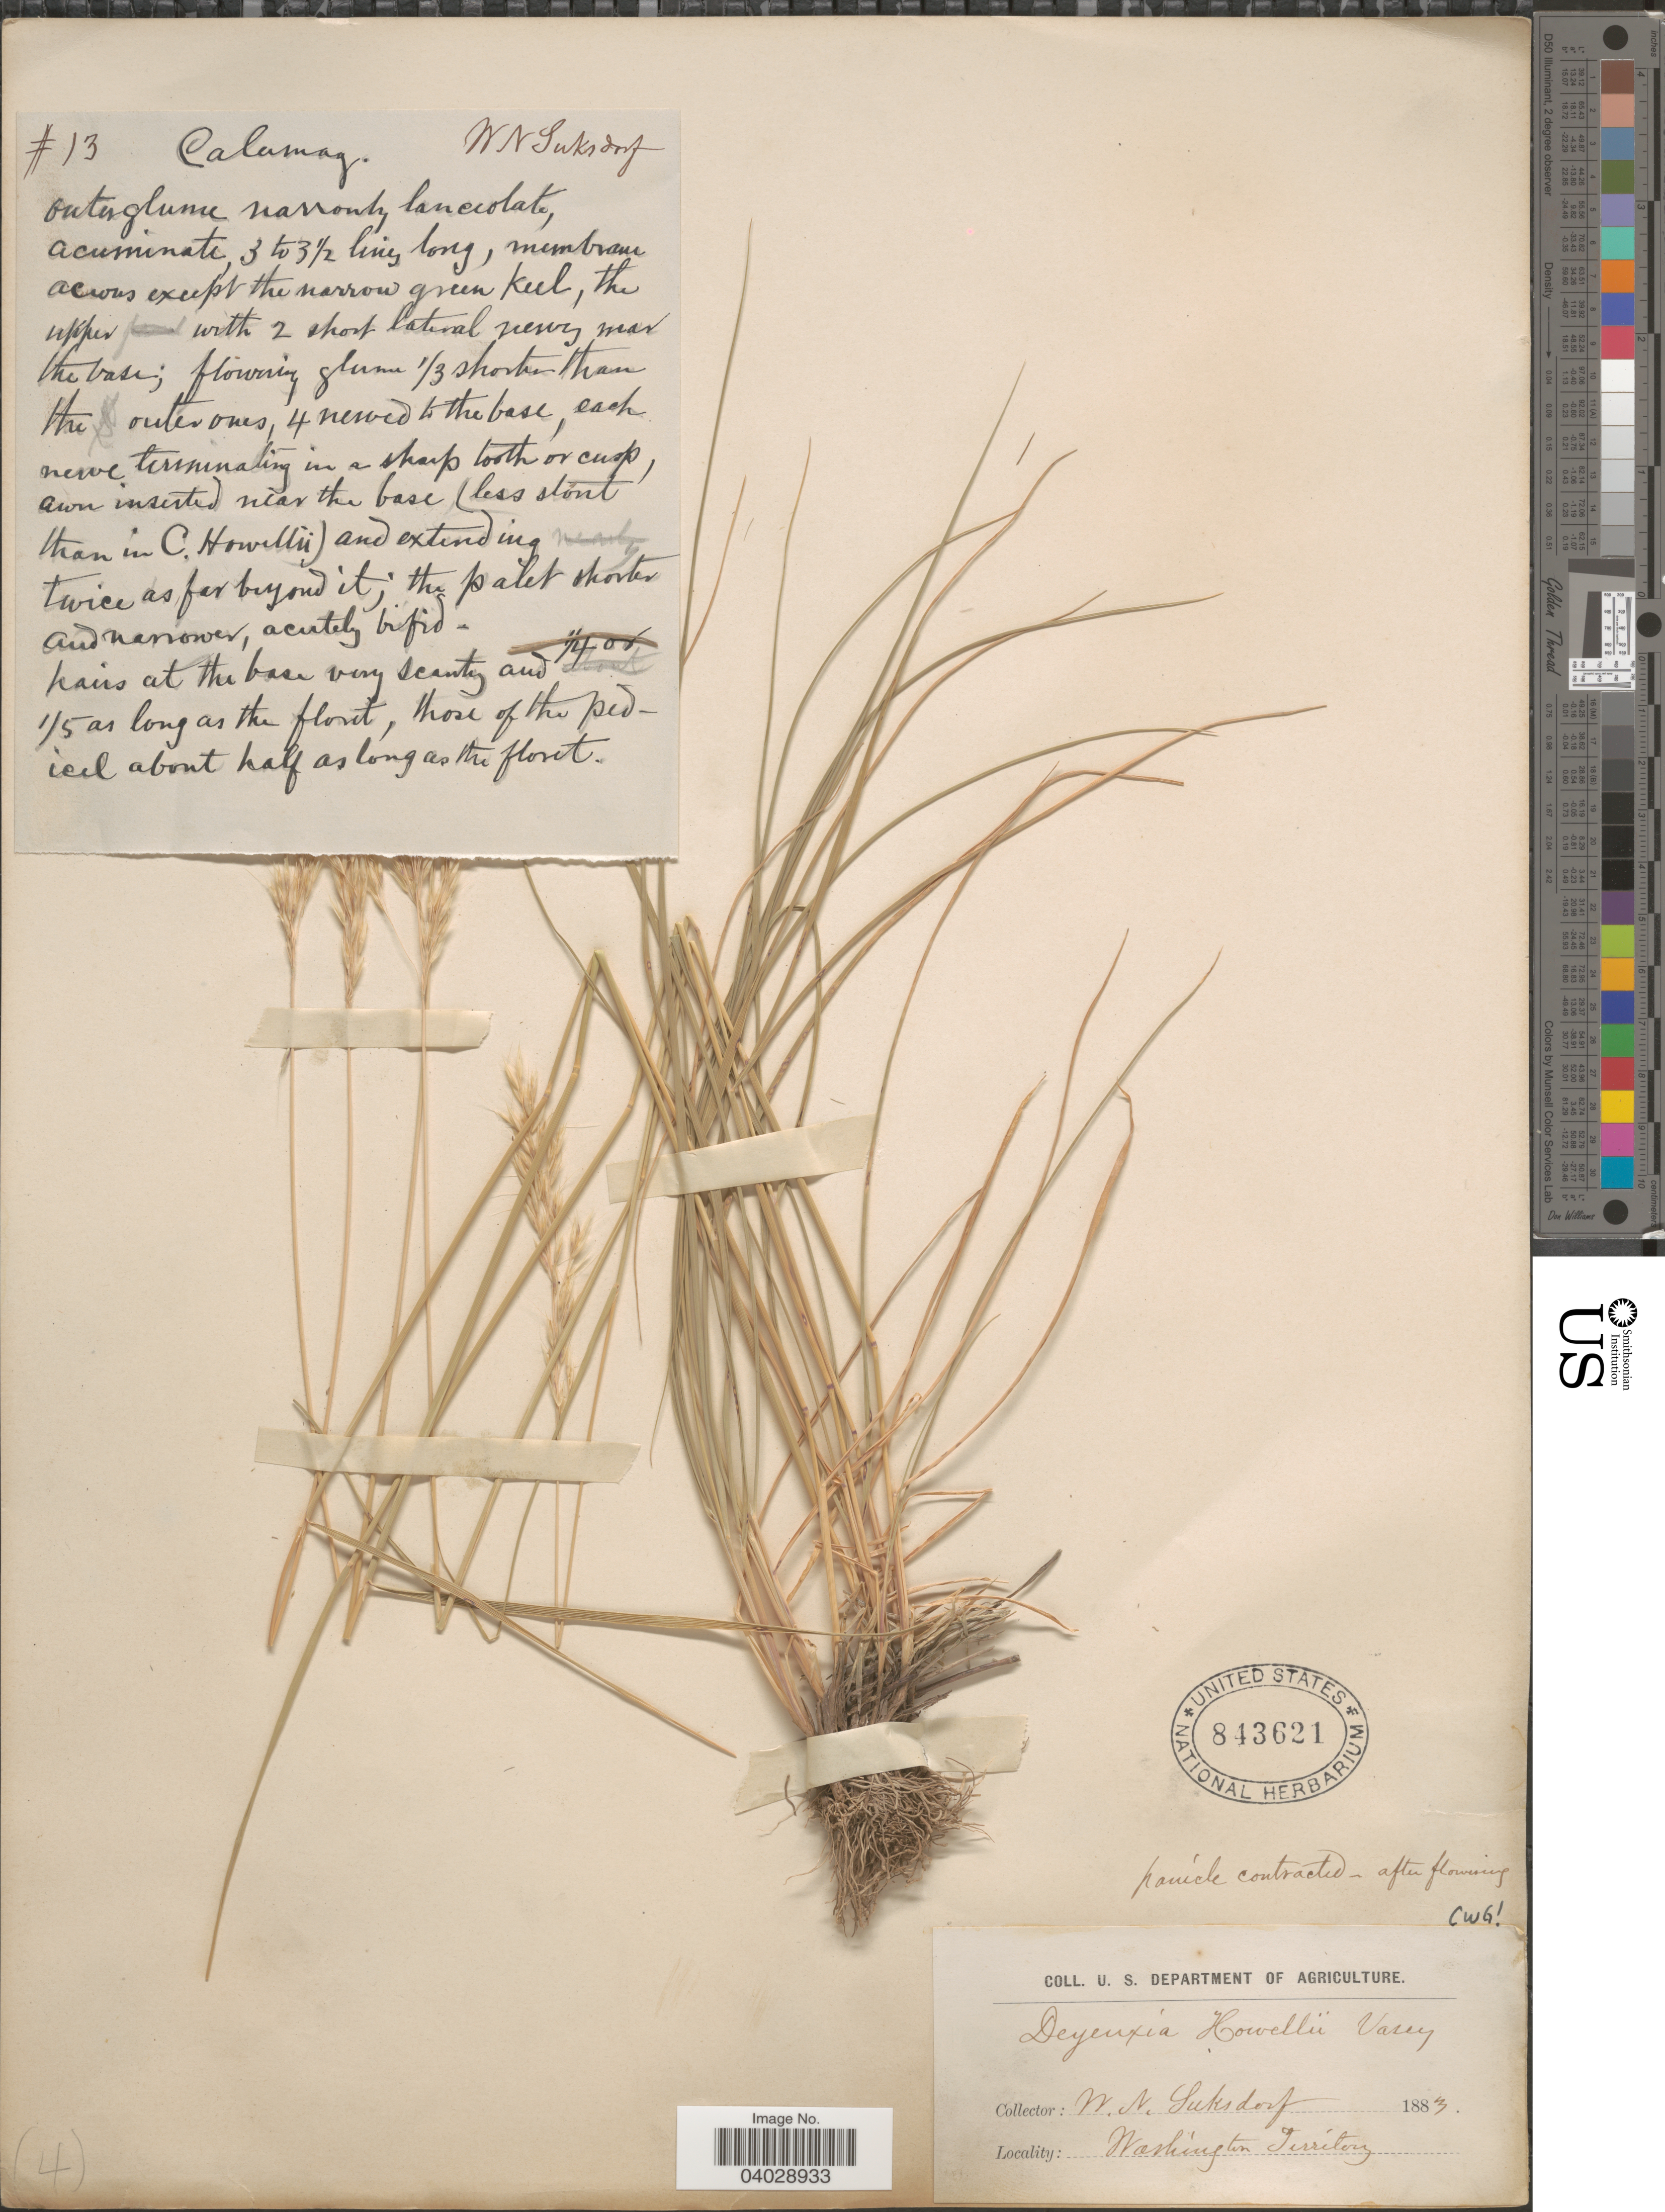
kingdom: Plantae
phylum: Tracheophyta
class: Liliopsida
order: Poales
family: Poaceae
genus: Calamagrostis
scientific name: Calamagrostis howellii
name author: Vasey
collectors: W. N. Suksdorf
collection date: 1883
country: United States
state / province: Washington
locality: Washington Territory.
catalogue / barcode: US 843621